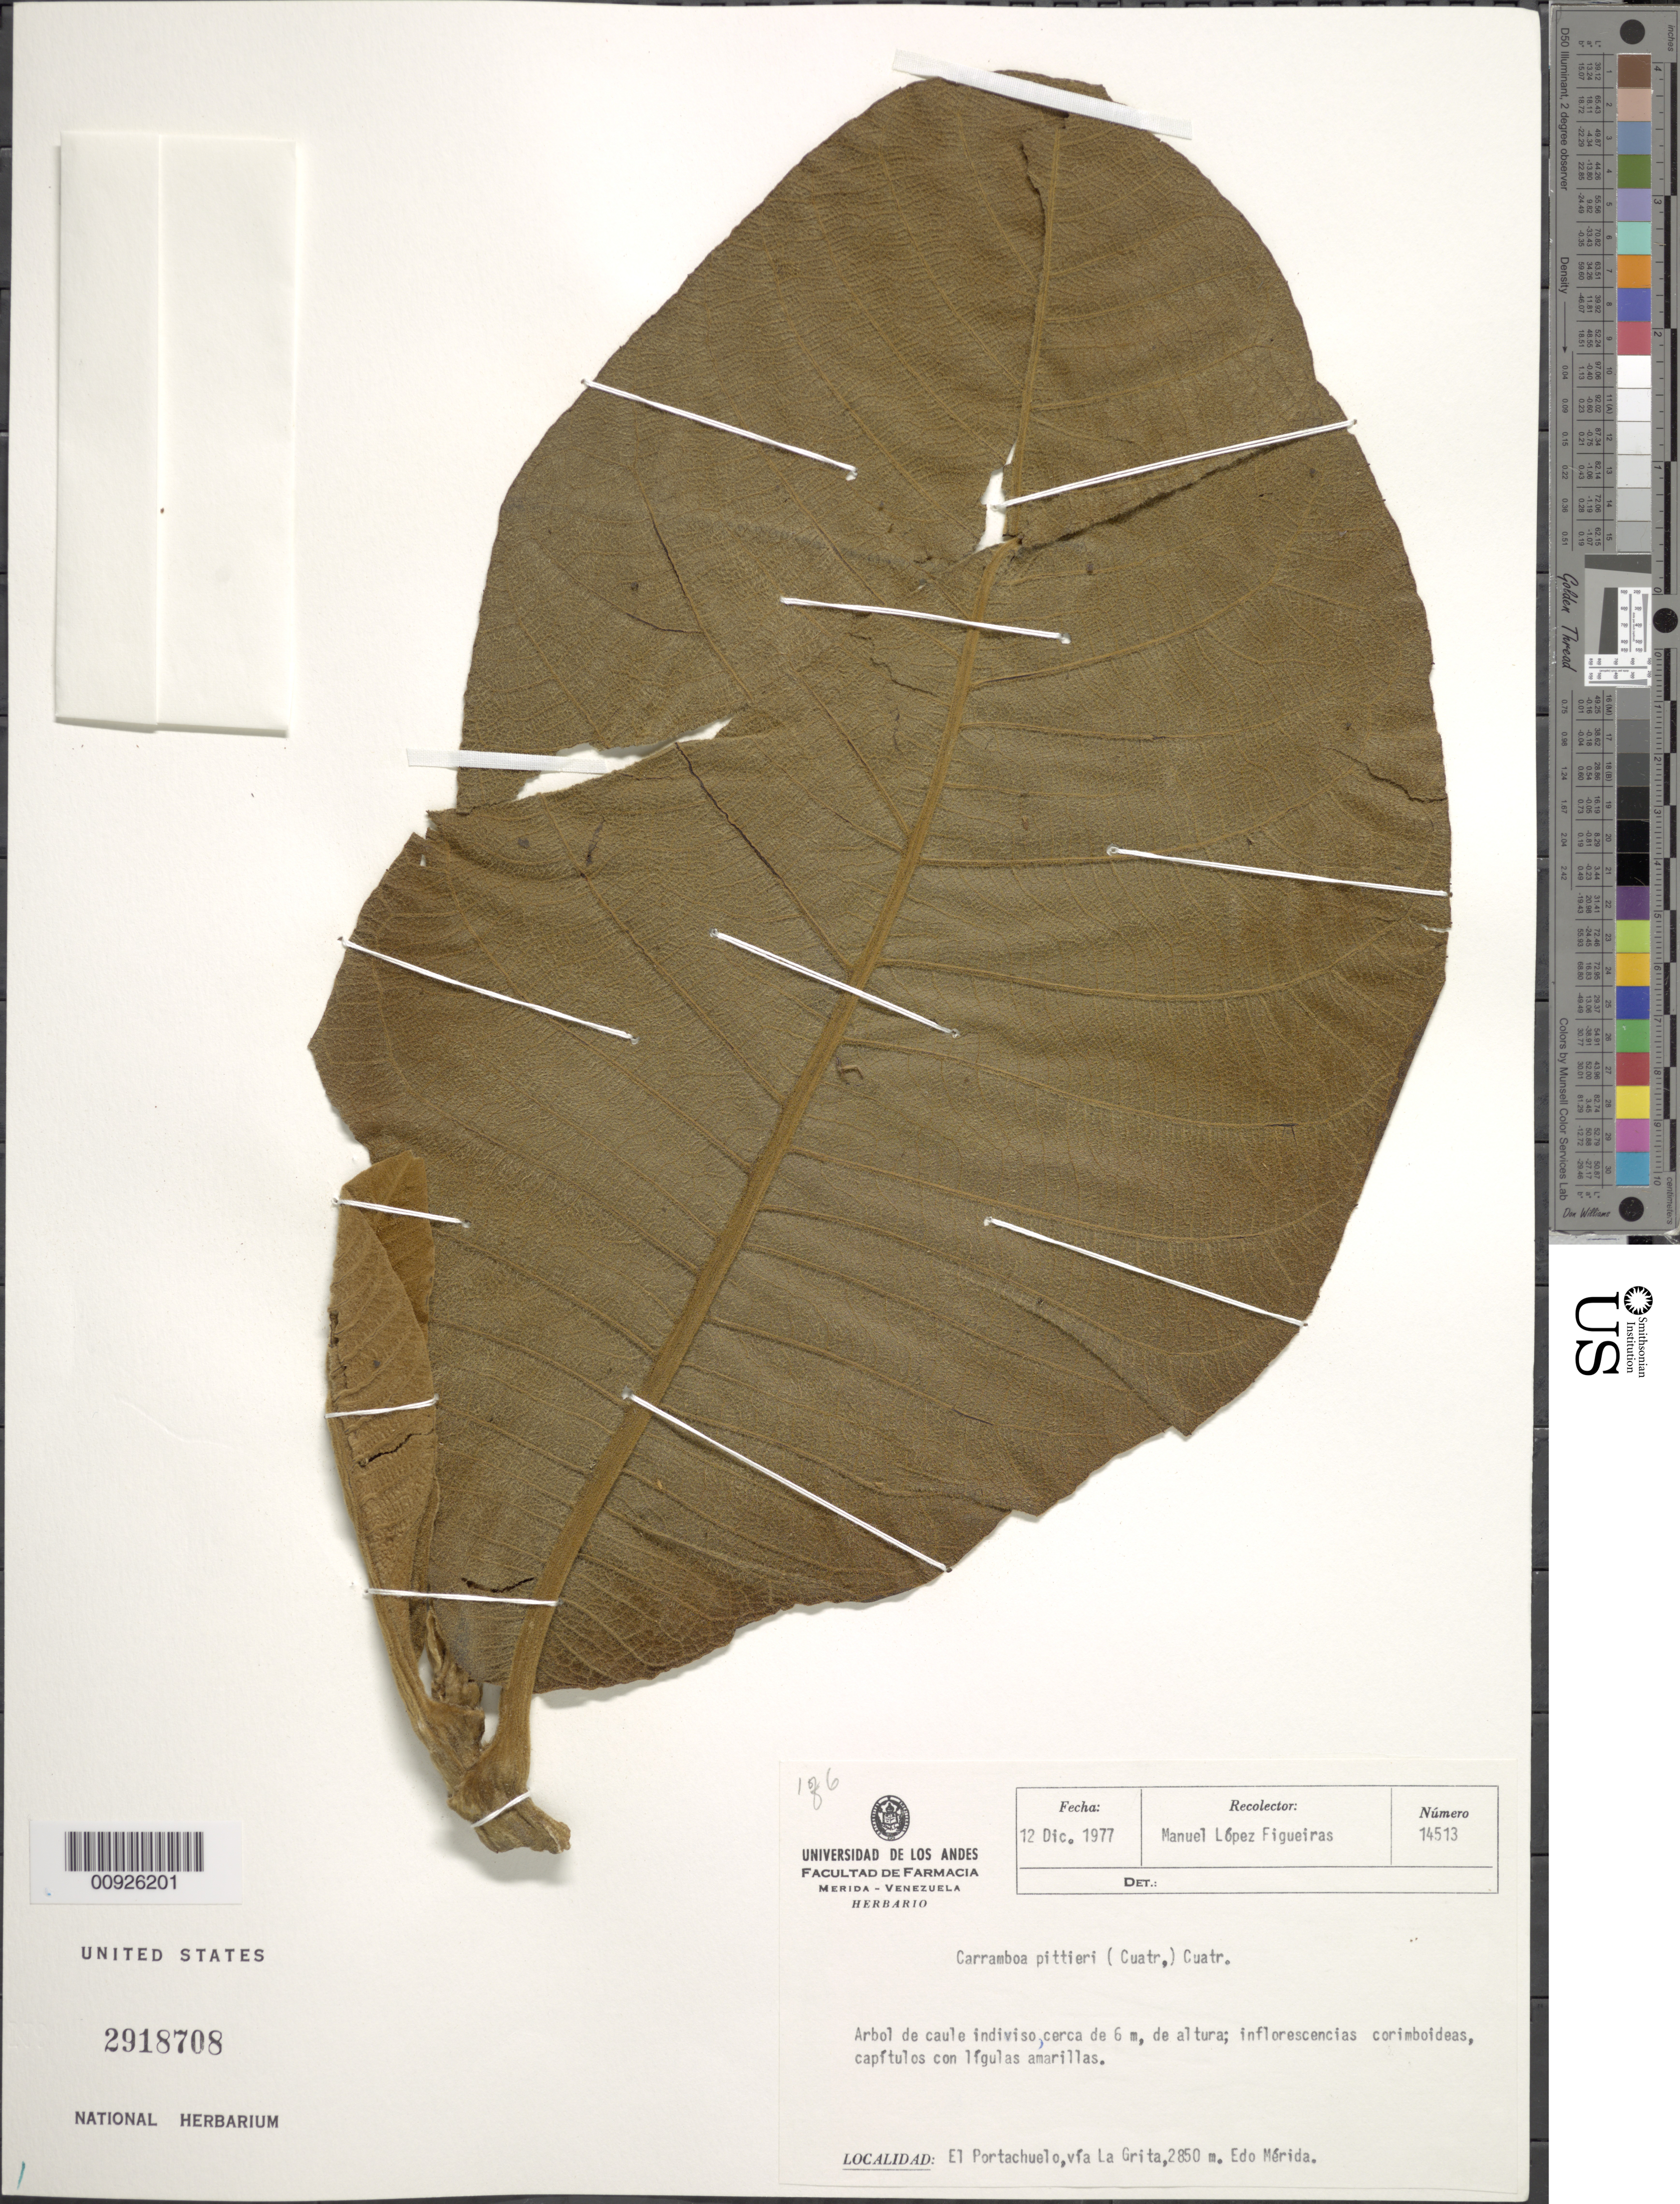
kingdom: Plantae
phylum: Tracheophyta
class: Magnoliopsida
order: Asterales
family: Asteraceae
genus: Carramboa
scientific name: Carramboa badilloi var. pittieri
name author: (Cuatrec.) Cuatrec.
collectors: M. López Figueiras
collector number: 14513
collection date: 1977-12-12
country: Venezuela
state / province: Mérida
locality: El Portachuelo, via La Grita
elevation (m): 2850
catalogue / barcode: US 2918708